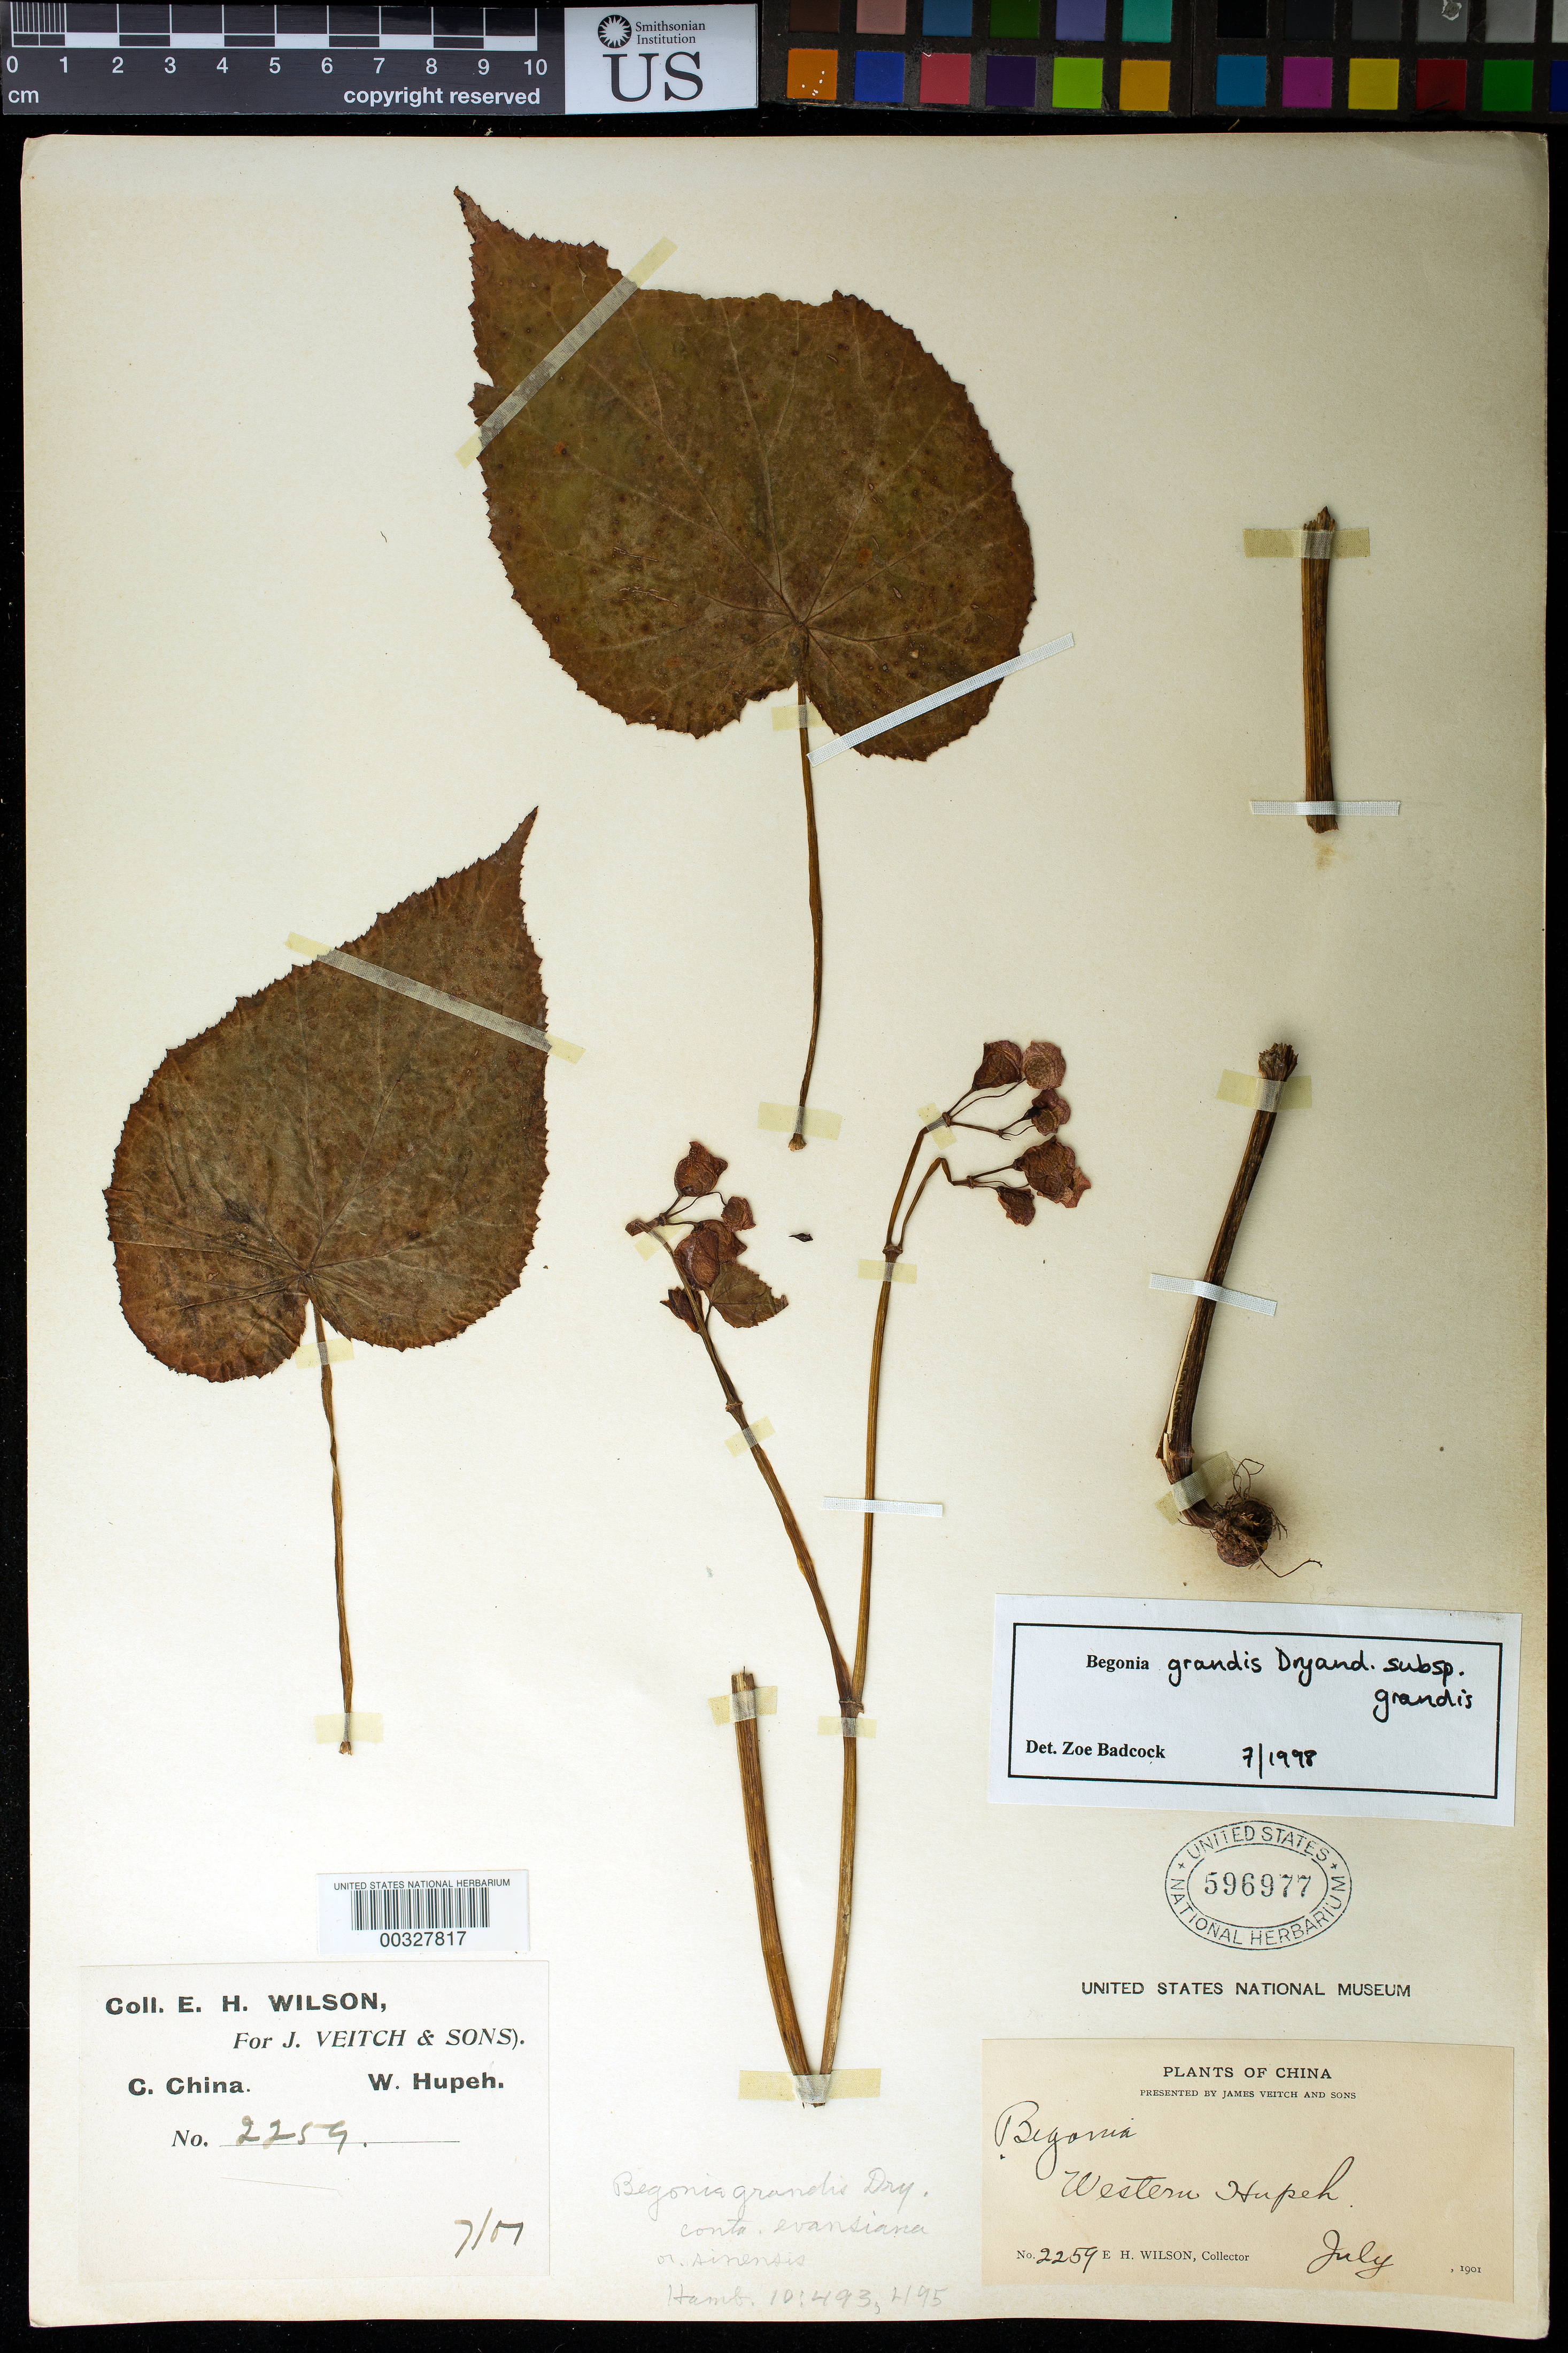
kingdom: Plantae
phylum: Tracheophyta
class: Magnoliopsida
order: Cucurbitales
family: Begoniaceae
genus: Begonia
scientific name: Begonia grandis subsp. grandis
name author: Dryand.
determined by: Badcock, Z.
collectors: E. H. Wilson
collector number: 2259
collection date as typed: Jul 1901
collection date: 1901-07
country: China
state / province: Hubei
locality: Western hupeh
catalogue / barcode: US 596977